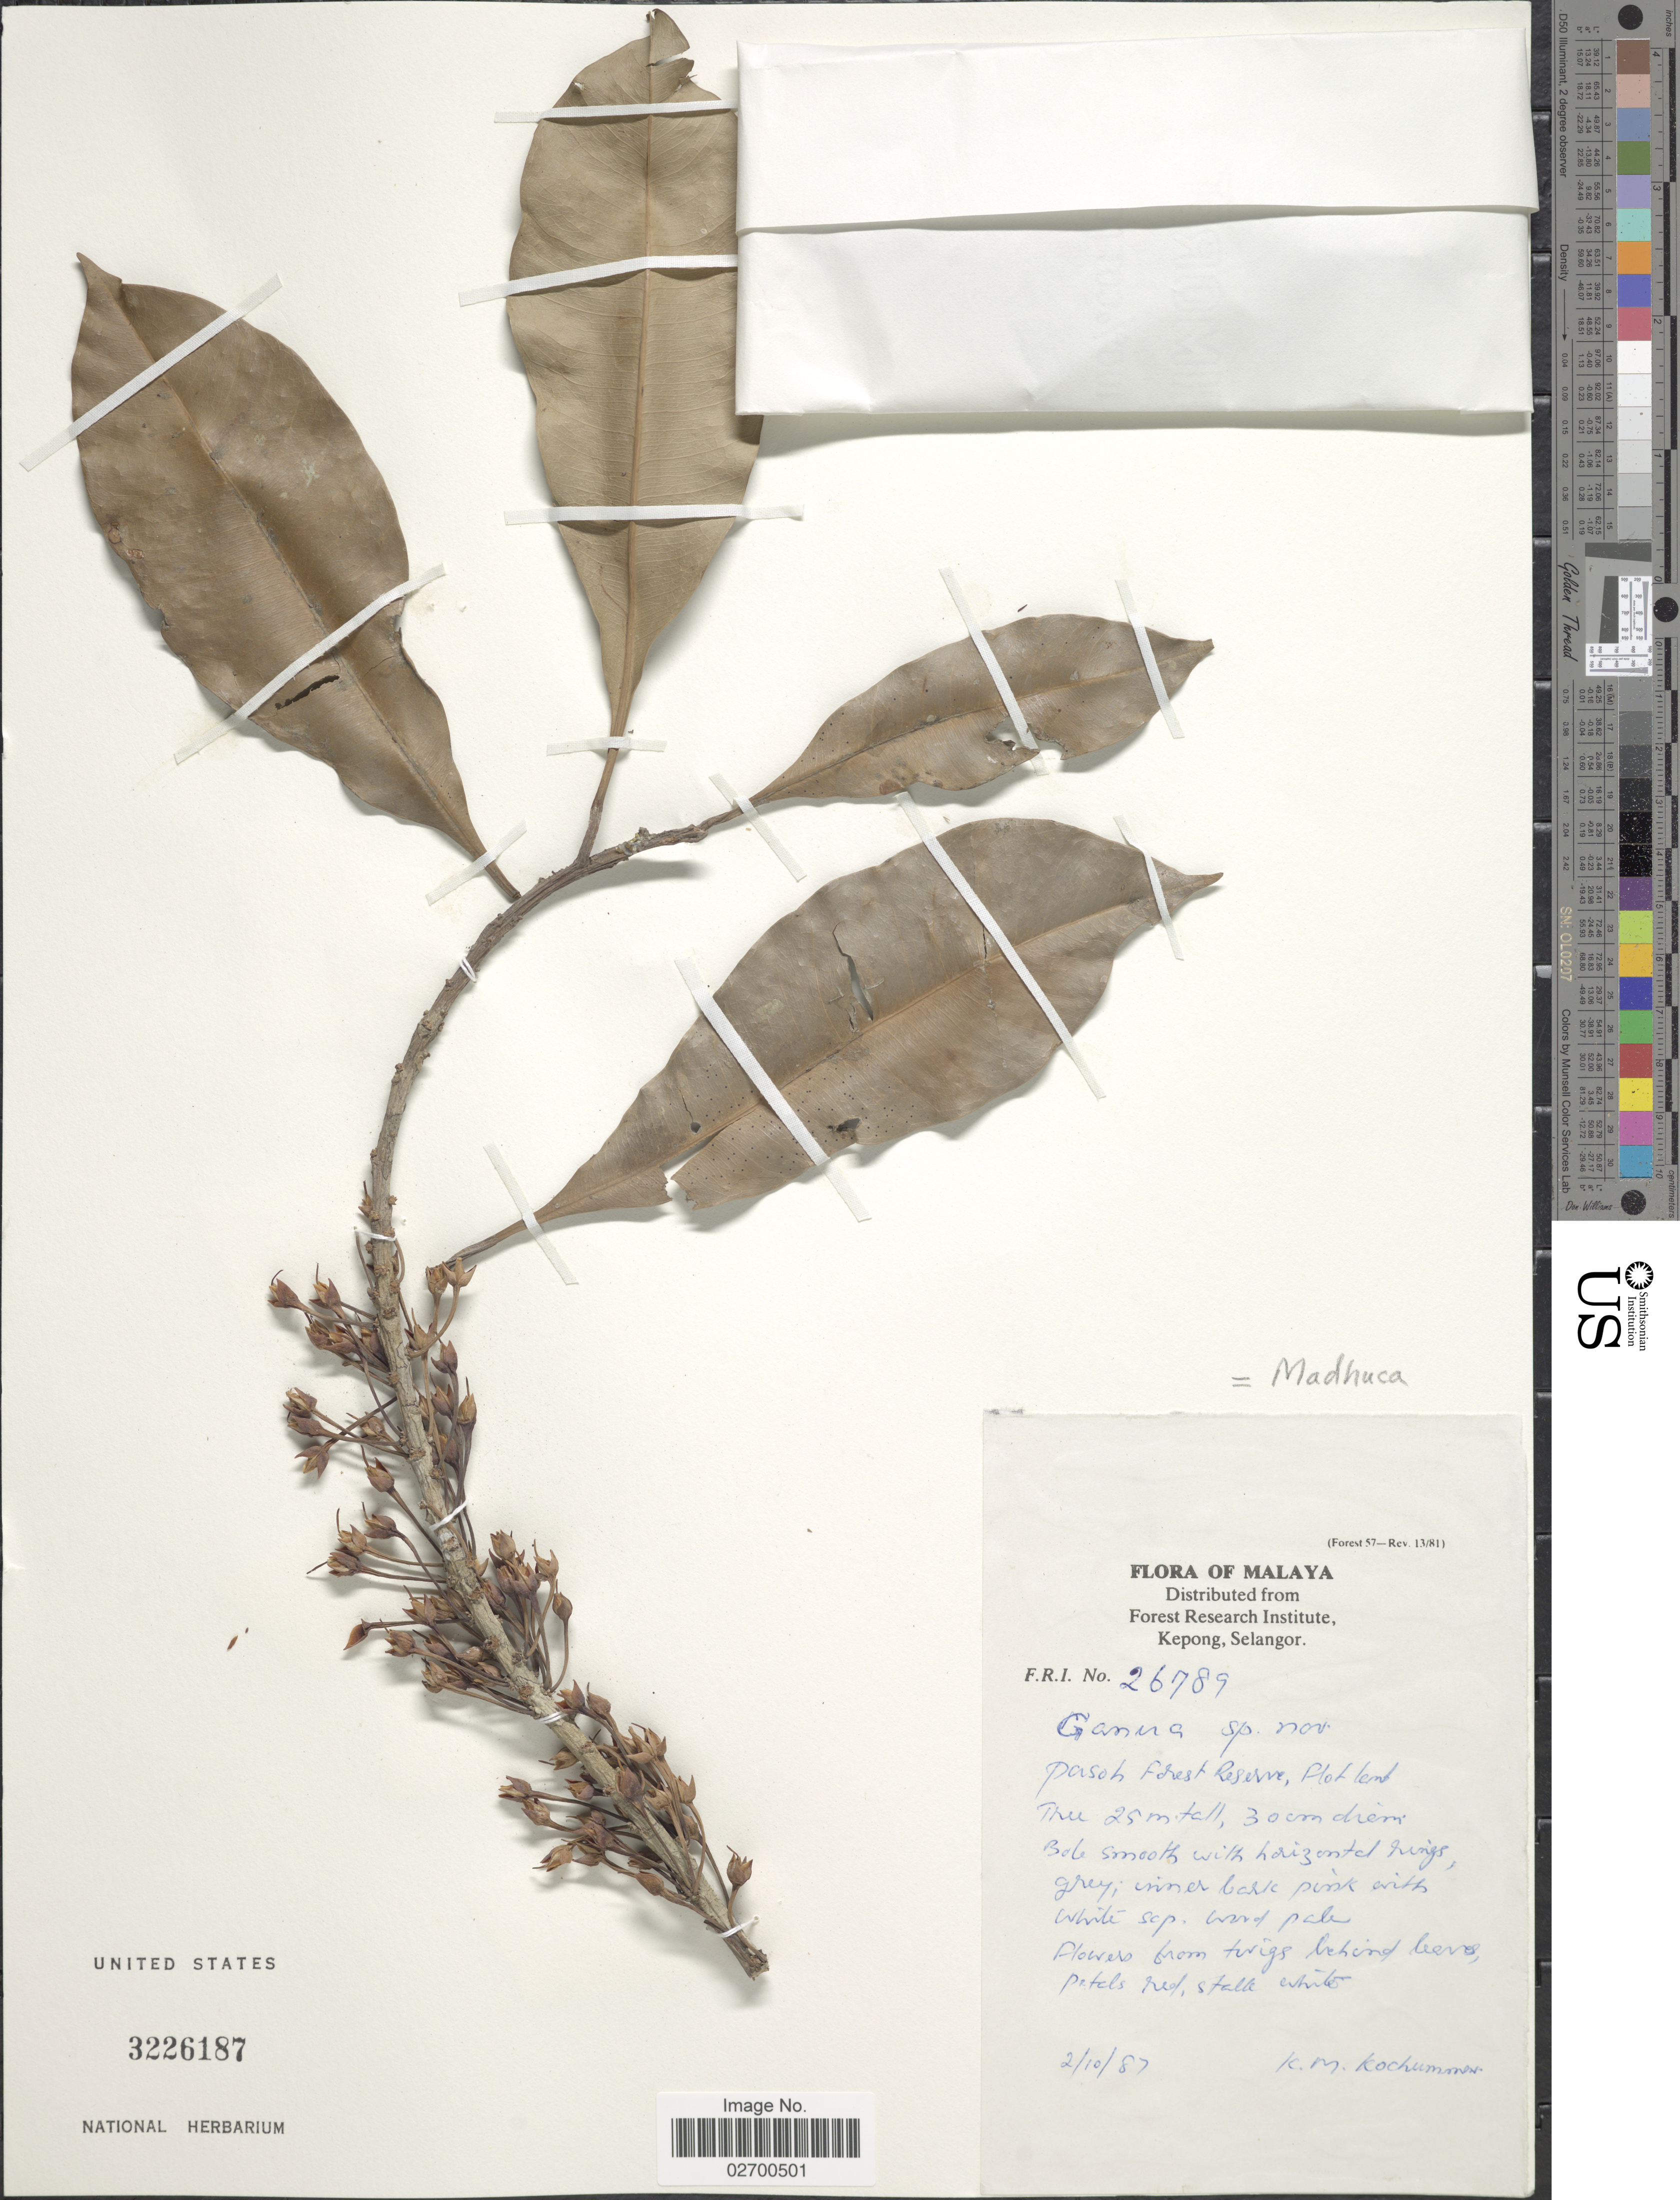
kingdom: Plantae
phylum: Tracheophyta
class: Magnoliopsida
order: Ericales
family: Sapotaceae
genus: Madhuca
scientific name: Madhuca sp.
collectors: K. Kochummen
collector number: FRI26789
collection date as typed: Transcribed d/m/y: 2/10/87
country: Malaysia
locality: Malaya. Pasoh Forest Reserve,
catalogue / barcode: US 3226187